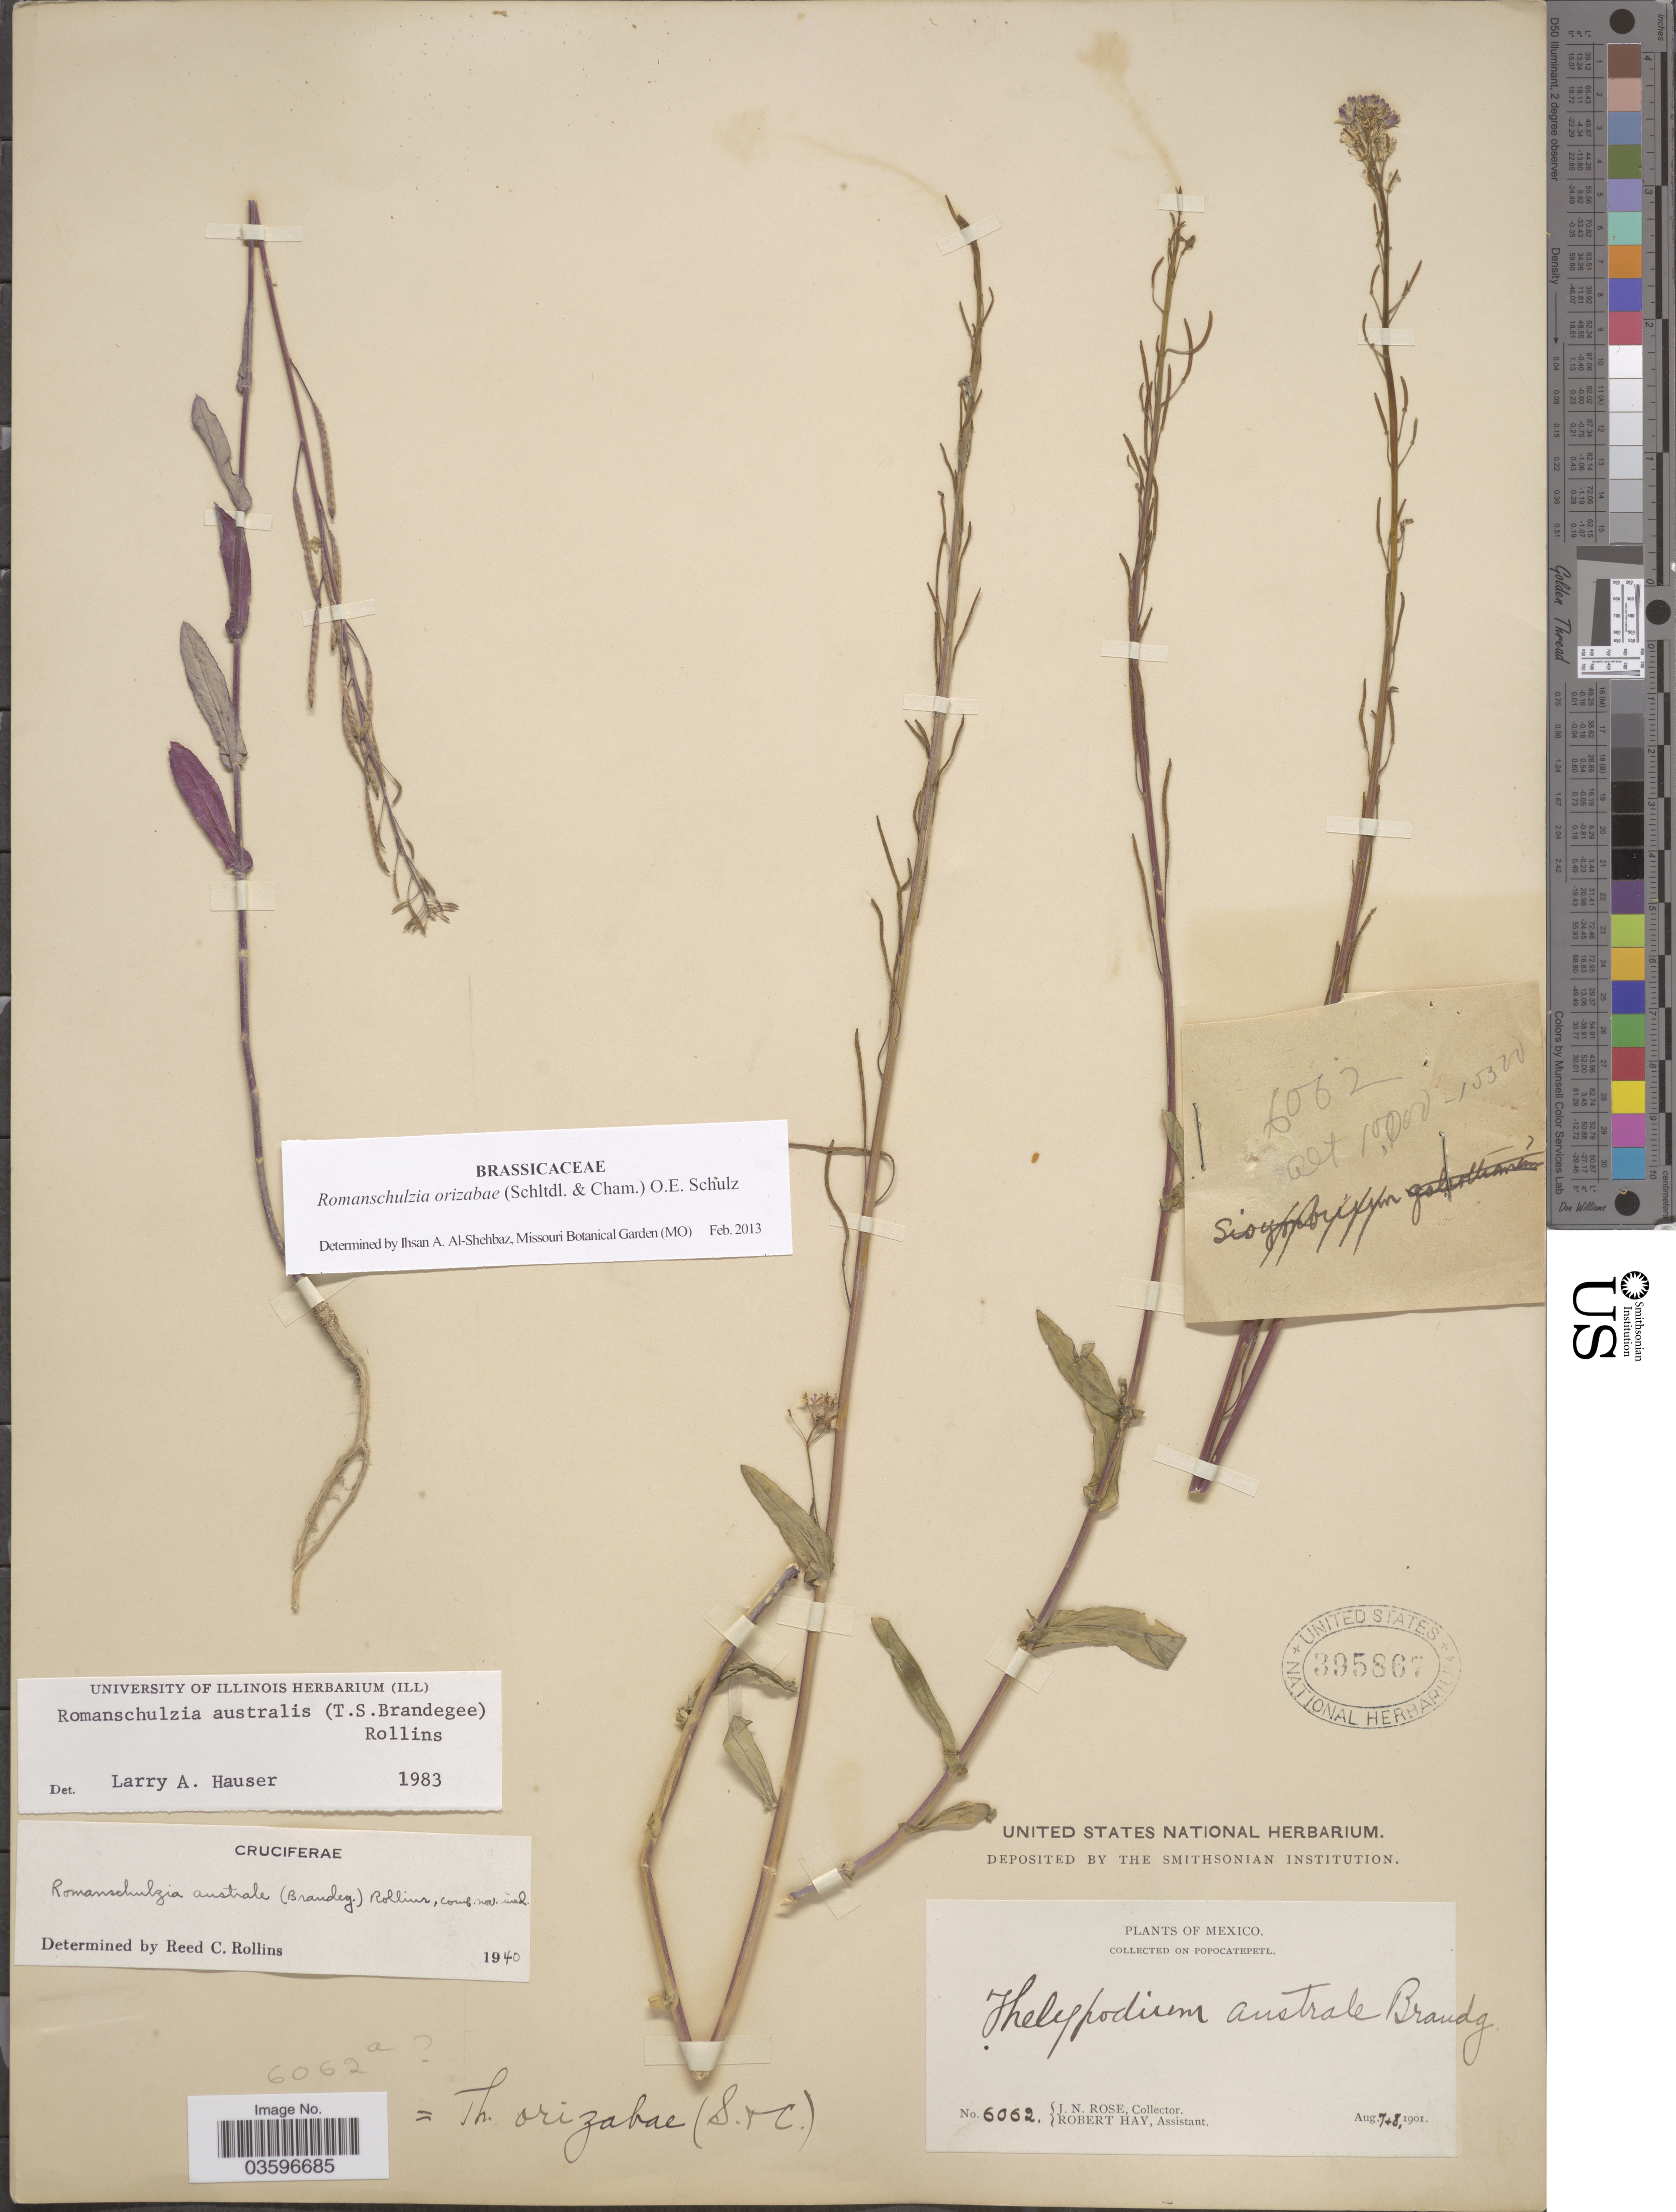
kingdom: Plantae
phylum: Tracheophyta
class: Magnoliopsida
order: Brassicales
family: Brassicaceae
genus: Romanschulzia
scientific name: Romanschulzia orizabae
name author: (Schltdl. & Cham.) O.E. Schulz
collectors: J. N. Rose & R. Hay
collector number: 6062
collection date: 1901-08-07/1901-08-08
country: Mexico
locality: On Popocatepetl.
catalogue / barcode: US 395867